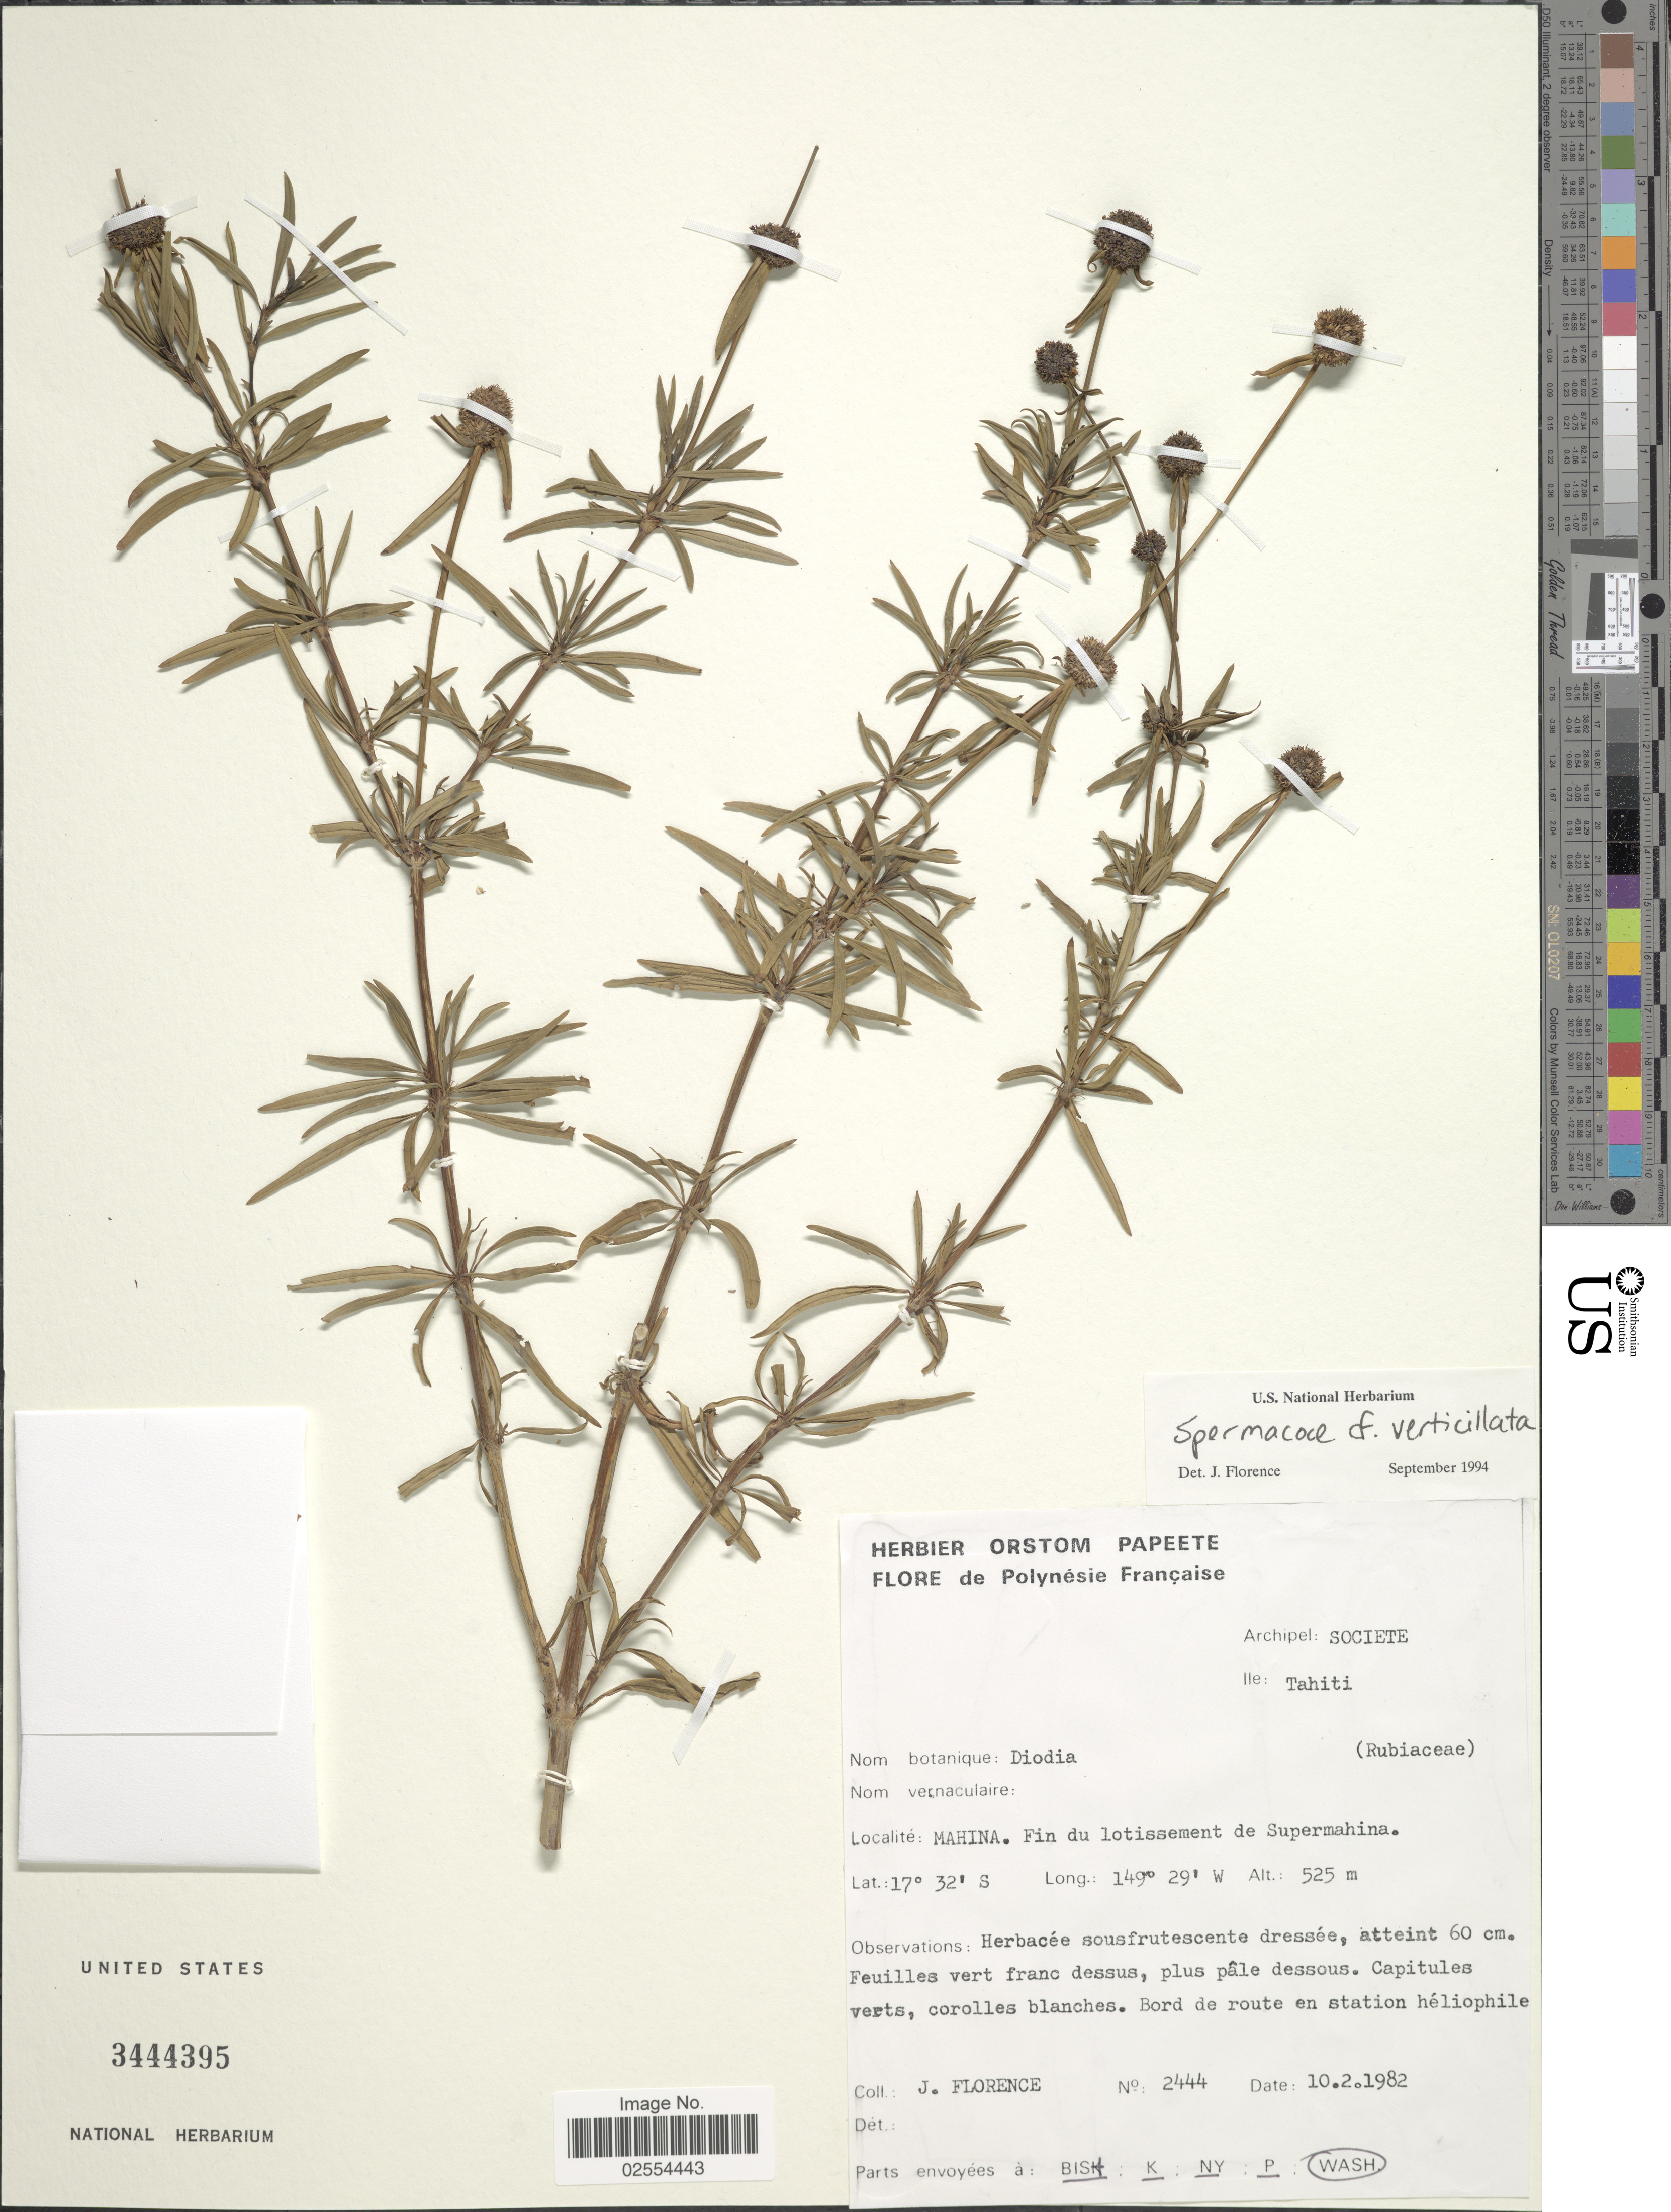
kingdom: Plantae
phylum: Tracheophyta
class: Magnoliopsida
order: Gentianales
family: Rubiaceae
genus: Spermacoce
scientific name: Spermacoce verticillata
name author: L.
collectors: J. Florence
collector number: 2444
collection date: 1982-02-10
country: French Polynesia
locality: Ile: Tahiti, Mahina, Fin du lotissement du Supermahina, Bord de route en station heliophile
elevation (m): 525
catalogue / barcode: US 3444395